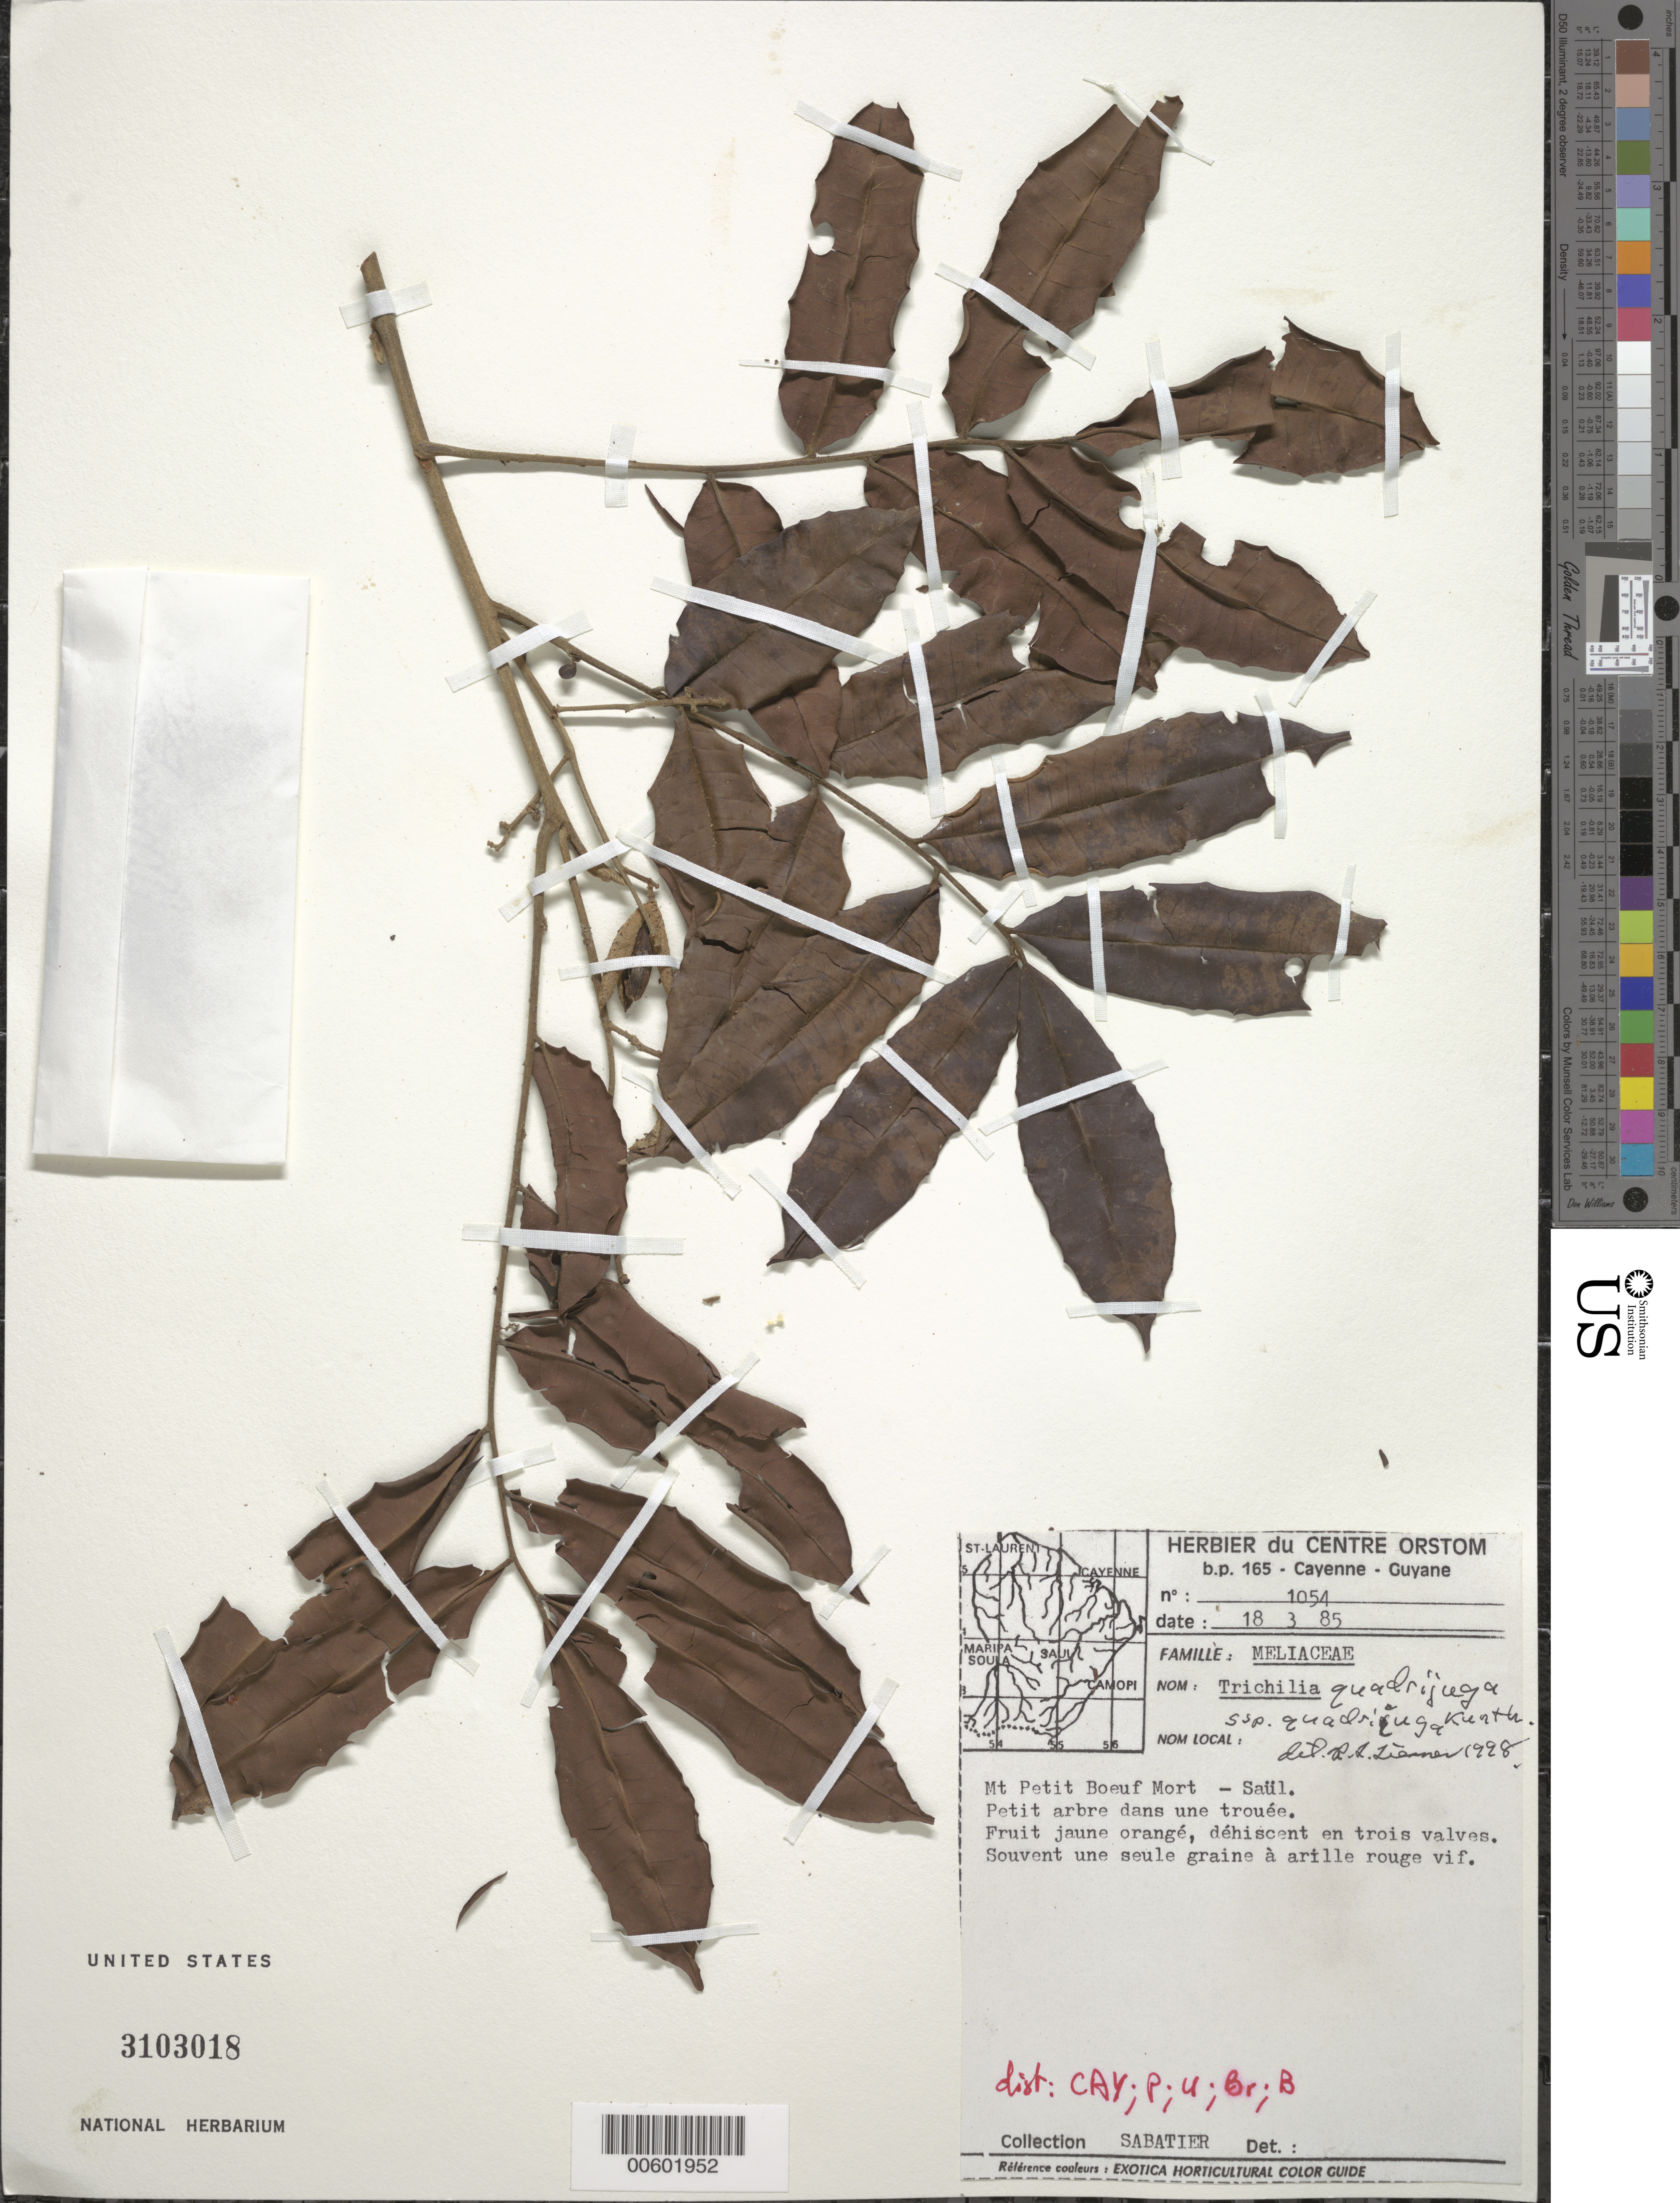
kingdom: Plantae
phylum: Tracheophyta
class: Magnoliopsida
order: Sapindales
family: Meliaceae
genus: Trichilia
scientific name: Trichilia quadrijuga subsp. quadrijuga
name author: Kunth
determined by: Liesner, R. L.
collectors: D. Sabatier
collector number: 1054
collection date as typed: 18-Mar-85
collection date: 1985-03-18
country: French Guiana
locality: Mt. Petit Boeuf Mort; Saül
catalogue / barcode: US 3103018